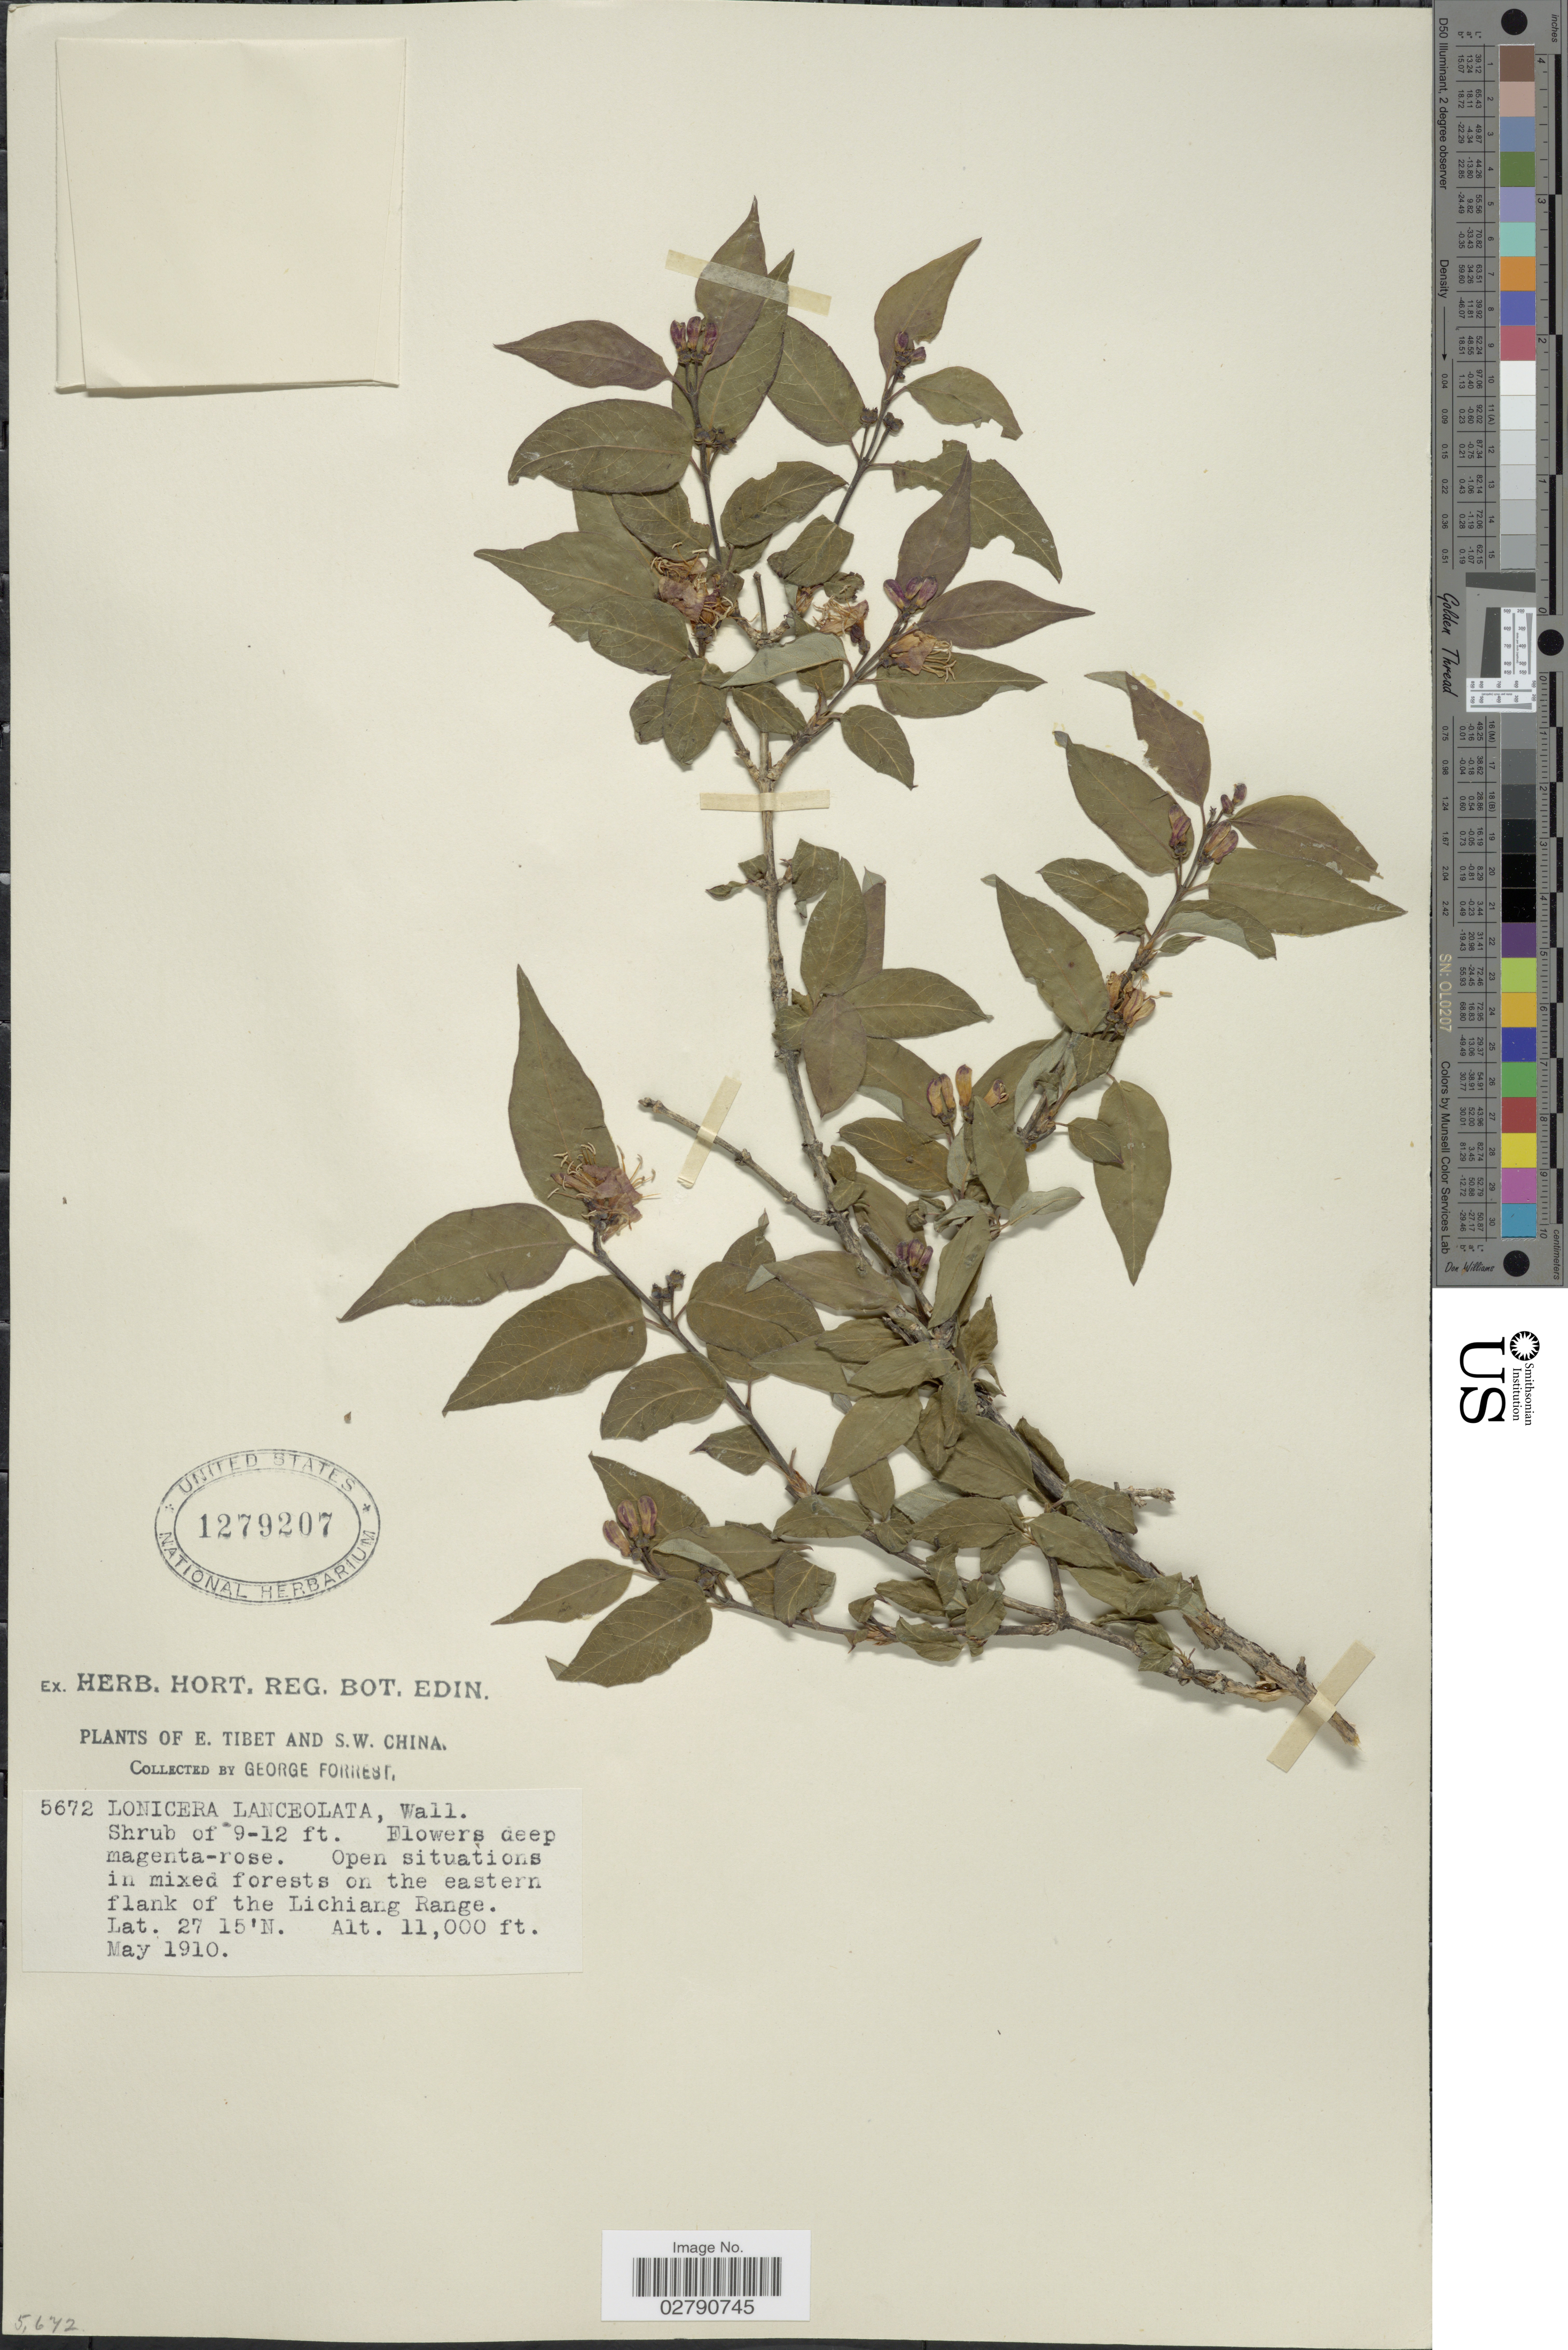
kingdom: Plantae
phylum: Tracheophyta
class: Magnoliopsida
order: Dipsacales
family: Caprifoliaceae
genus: Lonicera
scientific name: Lonicera lanceolata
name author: Wall.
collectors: G. Forrest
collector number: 5672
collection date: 1910-05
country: China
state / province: Xizang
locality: E. Tibet and S.W. China. Open situations in mixed forests on the eastern flank of the Lichiang Range.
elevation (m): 3353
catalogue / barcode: US 1279207